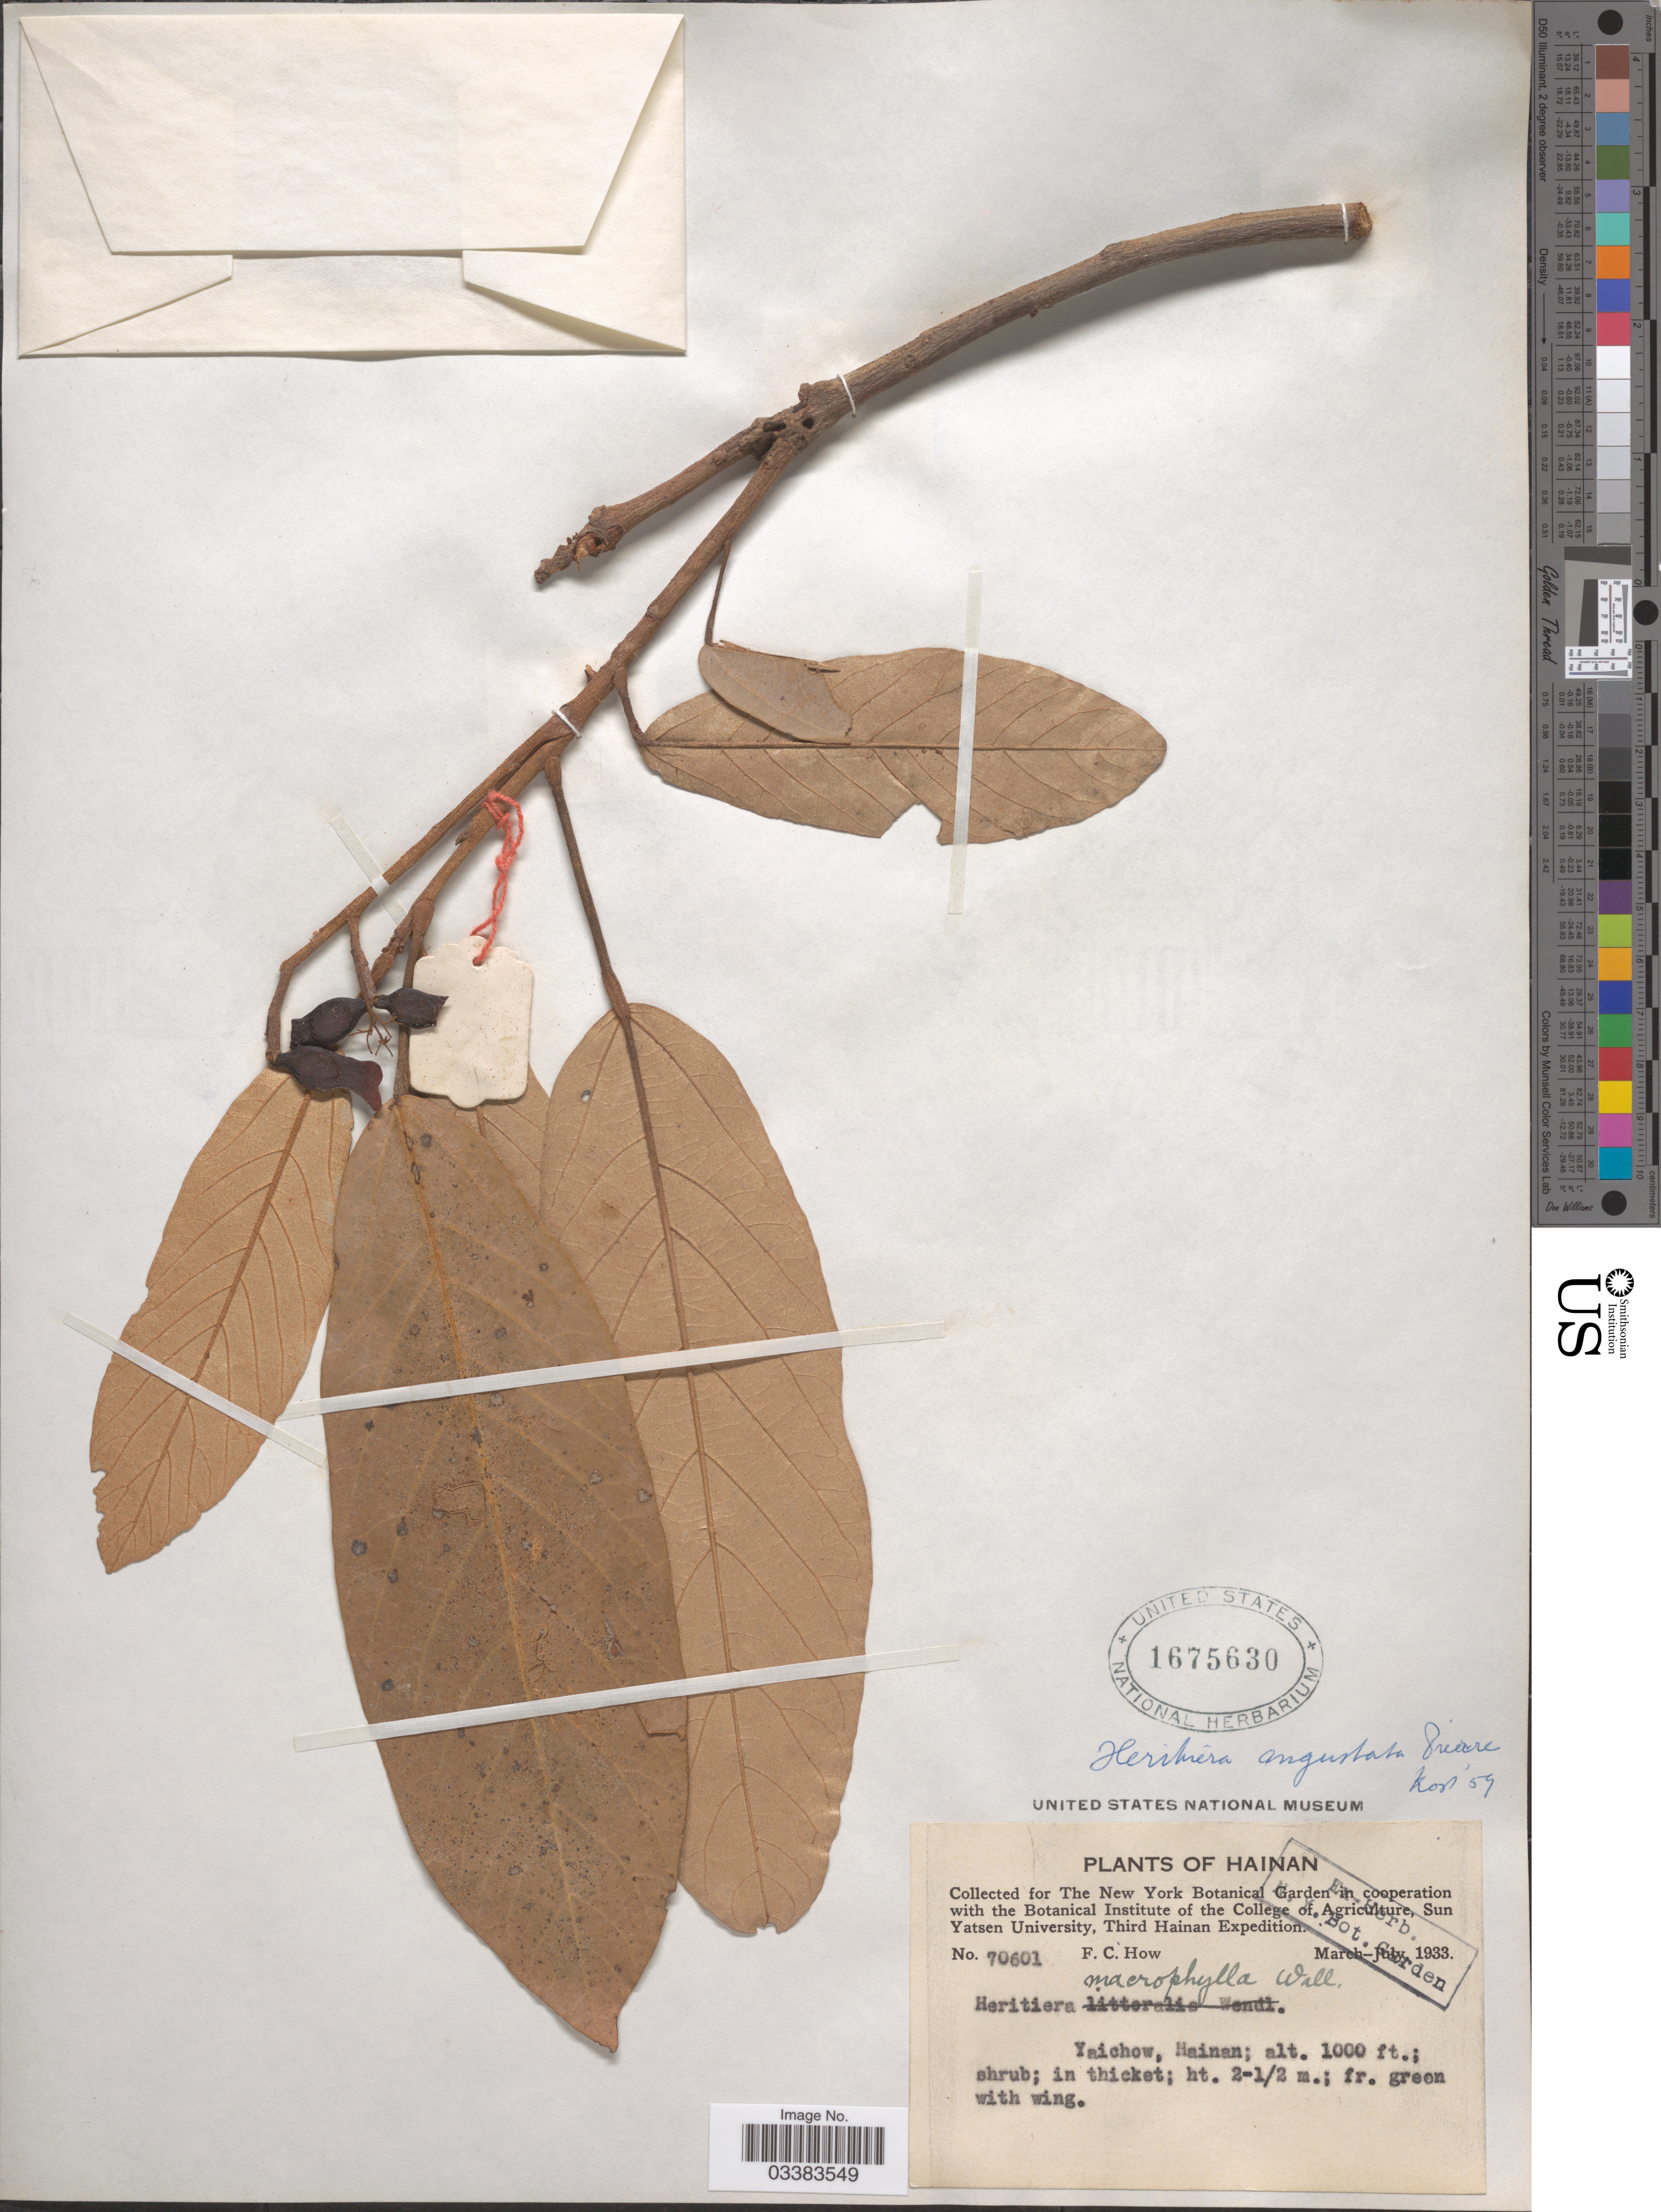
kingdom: Plantae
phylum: Tracheophyta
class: Magnoliopsida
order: Malvales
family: Malvaceae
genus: Heritiera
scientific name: Heritiera angustata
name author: Pierre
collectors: F. C. How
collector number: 70601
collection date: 1933-03/1933-07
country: China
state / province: Hainan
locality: Yaichow.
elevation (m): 305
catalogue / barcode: US 1675630